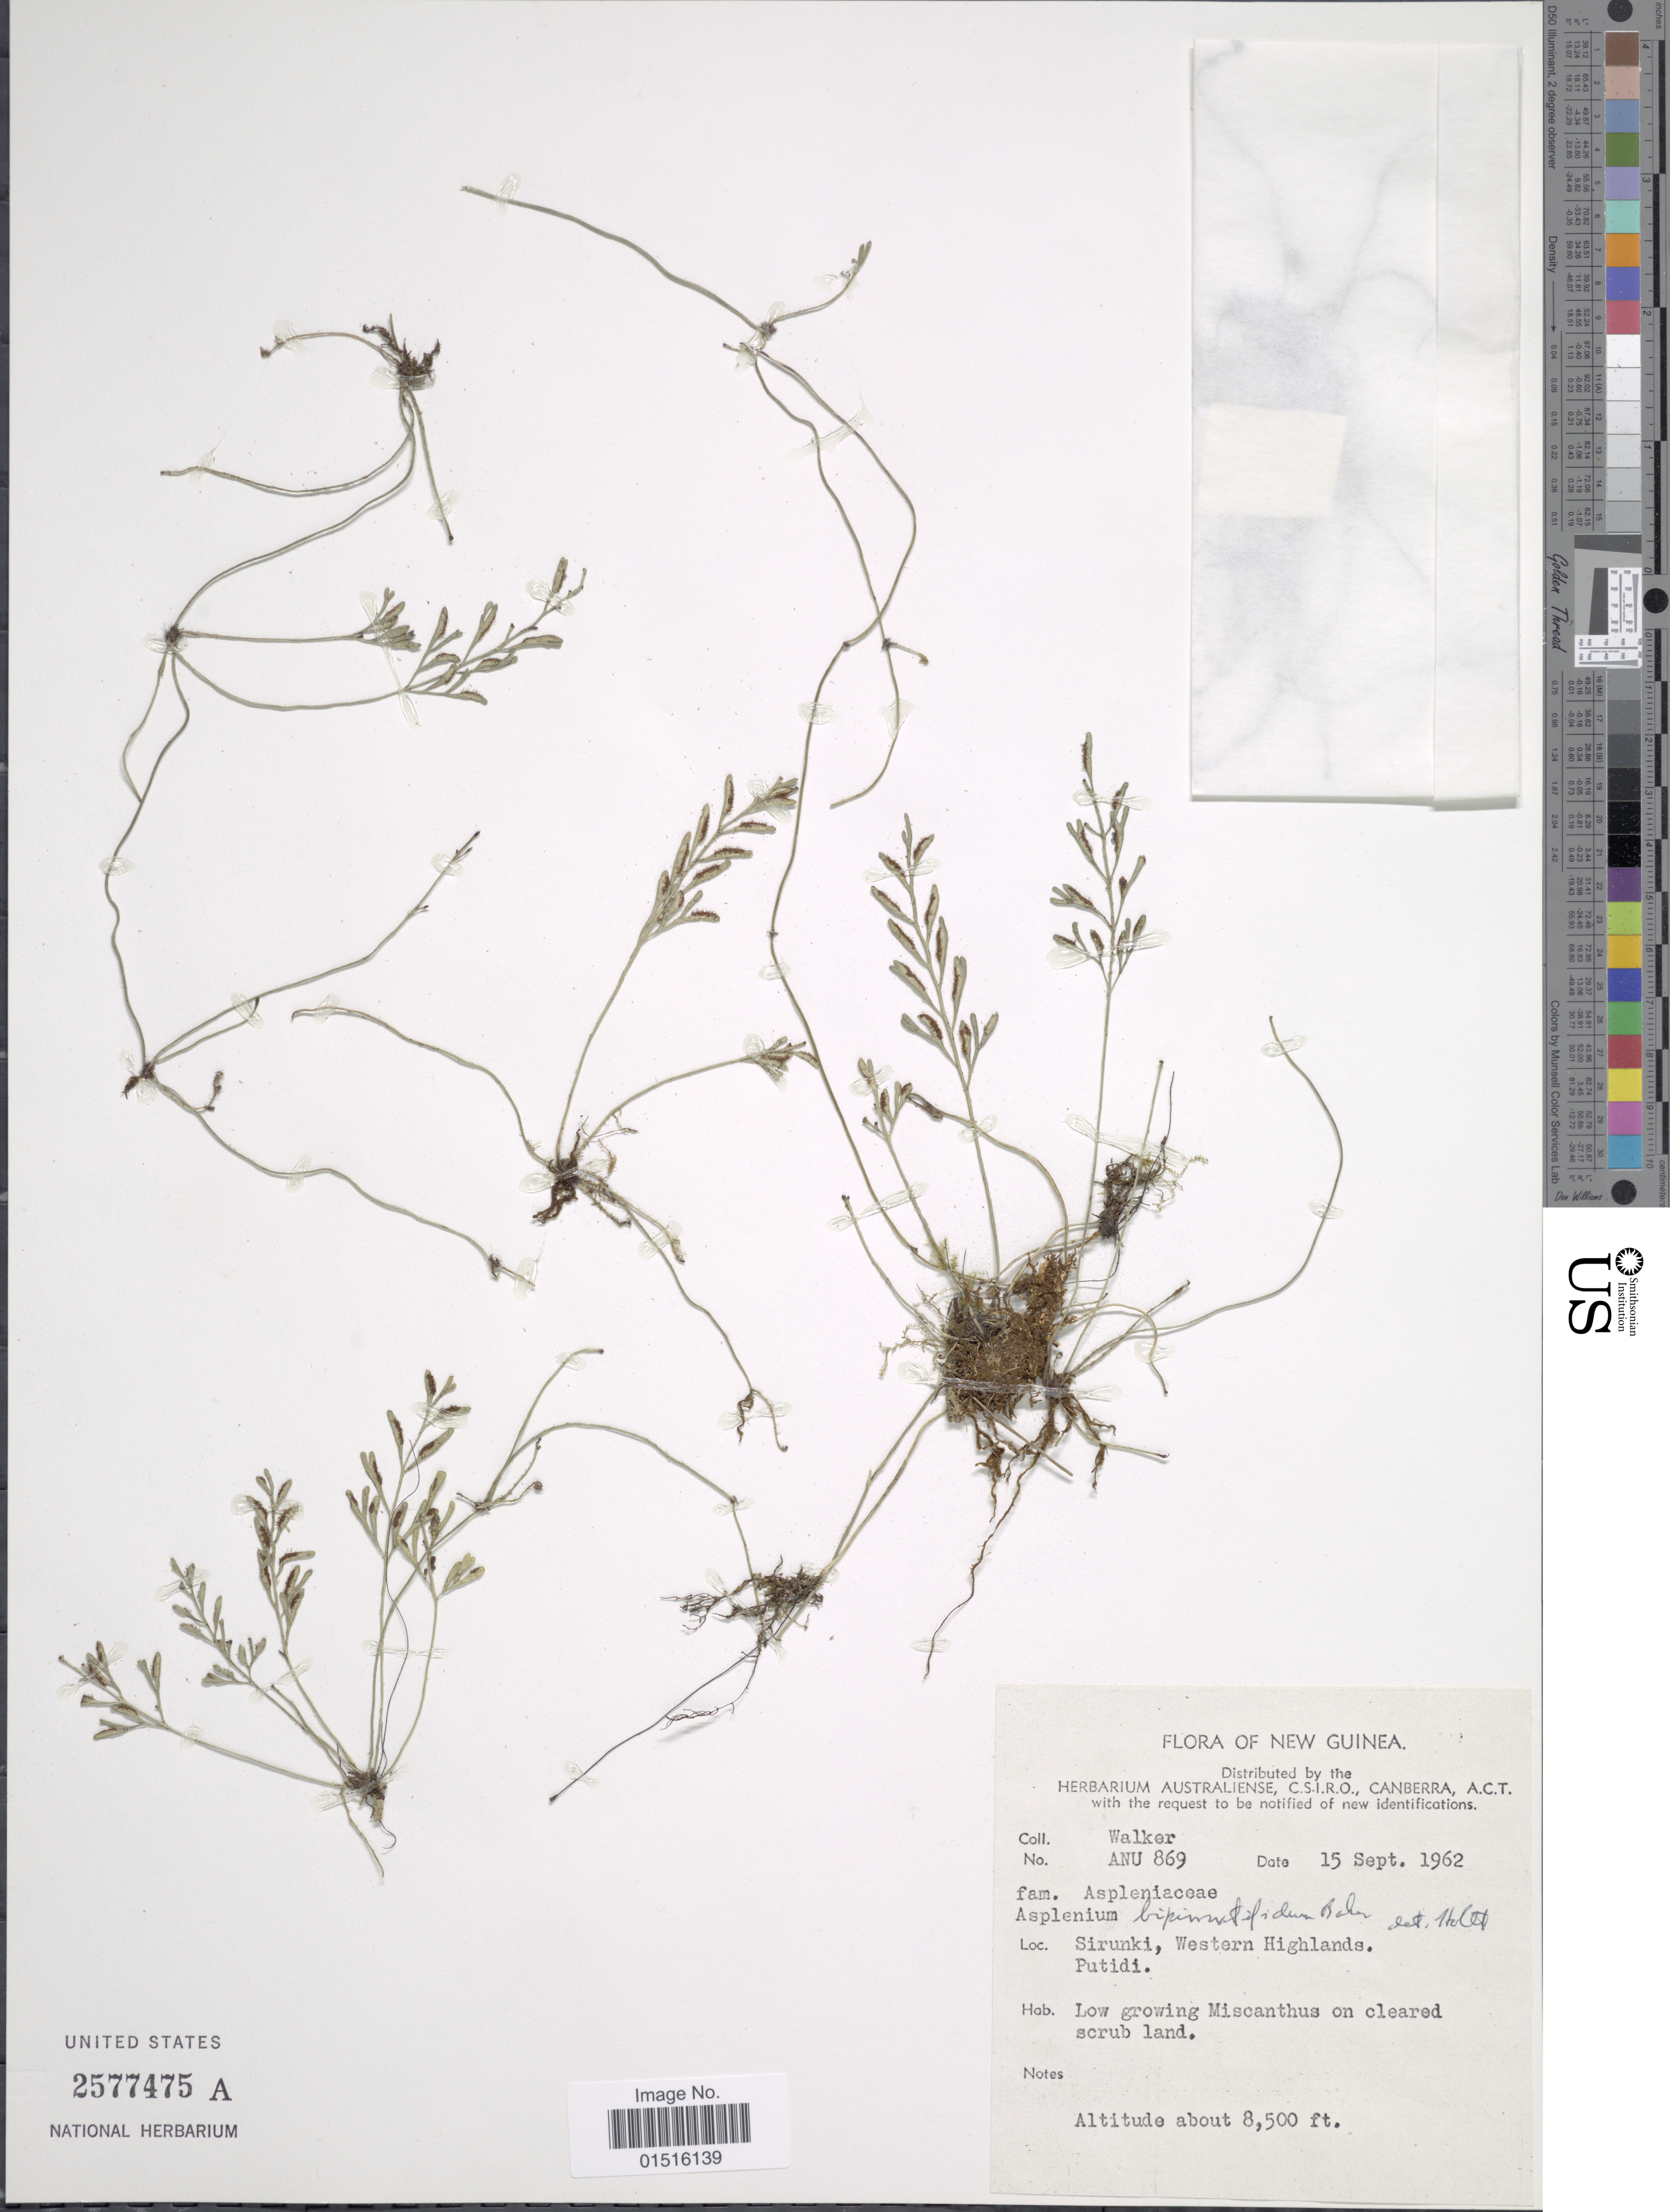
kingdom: Plantae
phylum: Tracheophyta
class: Polypodiopsida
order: Polypodiales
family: Aspleniaceae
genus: Asplenium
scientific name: Asplenium beccarianum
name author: Ces.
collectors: -. Walker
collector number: ANU 869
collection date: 1962-09-15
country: Papua New Guinea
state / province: Western Highlands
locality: Sirunki, Putidi. New Guinea.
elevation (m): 2591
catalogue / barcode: US 2577475A